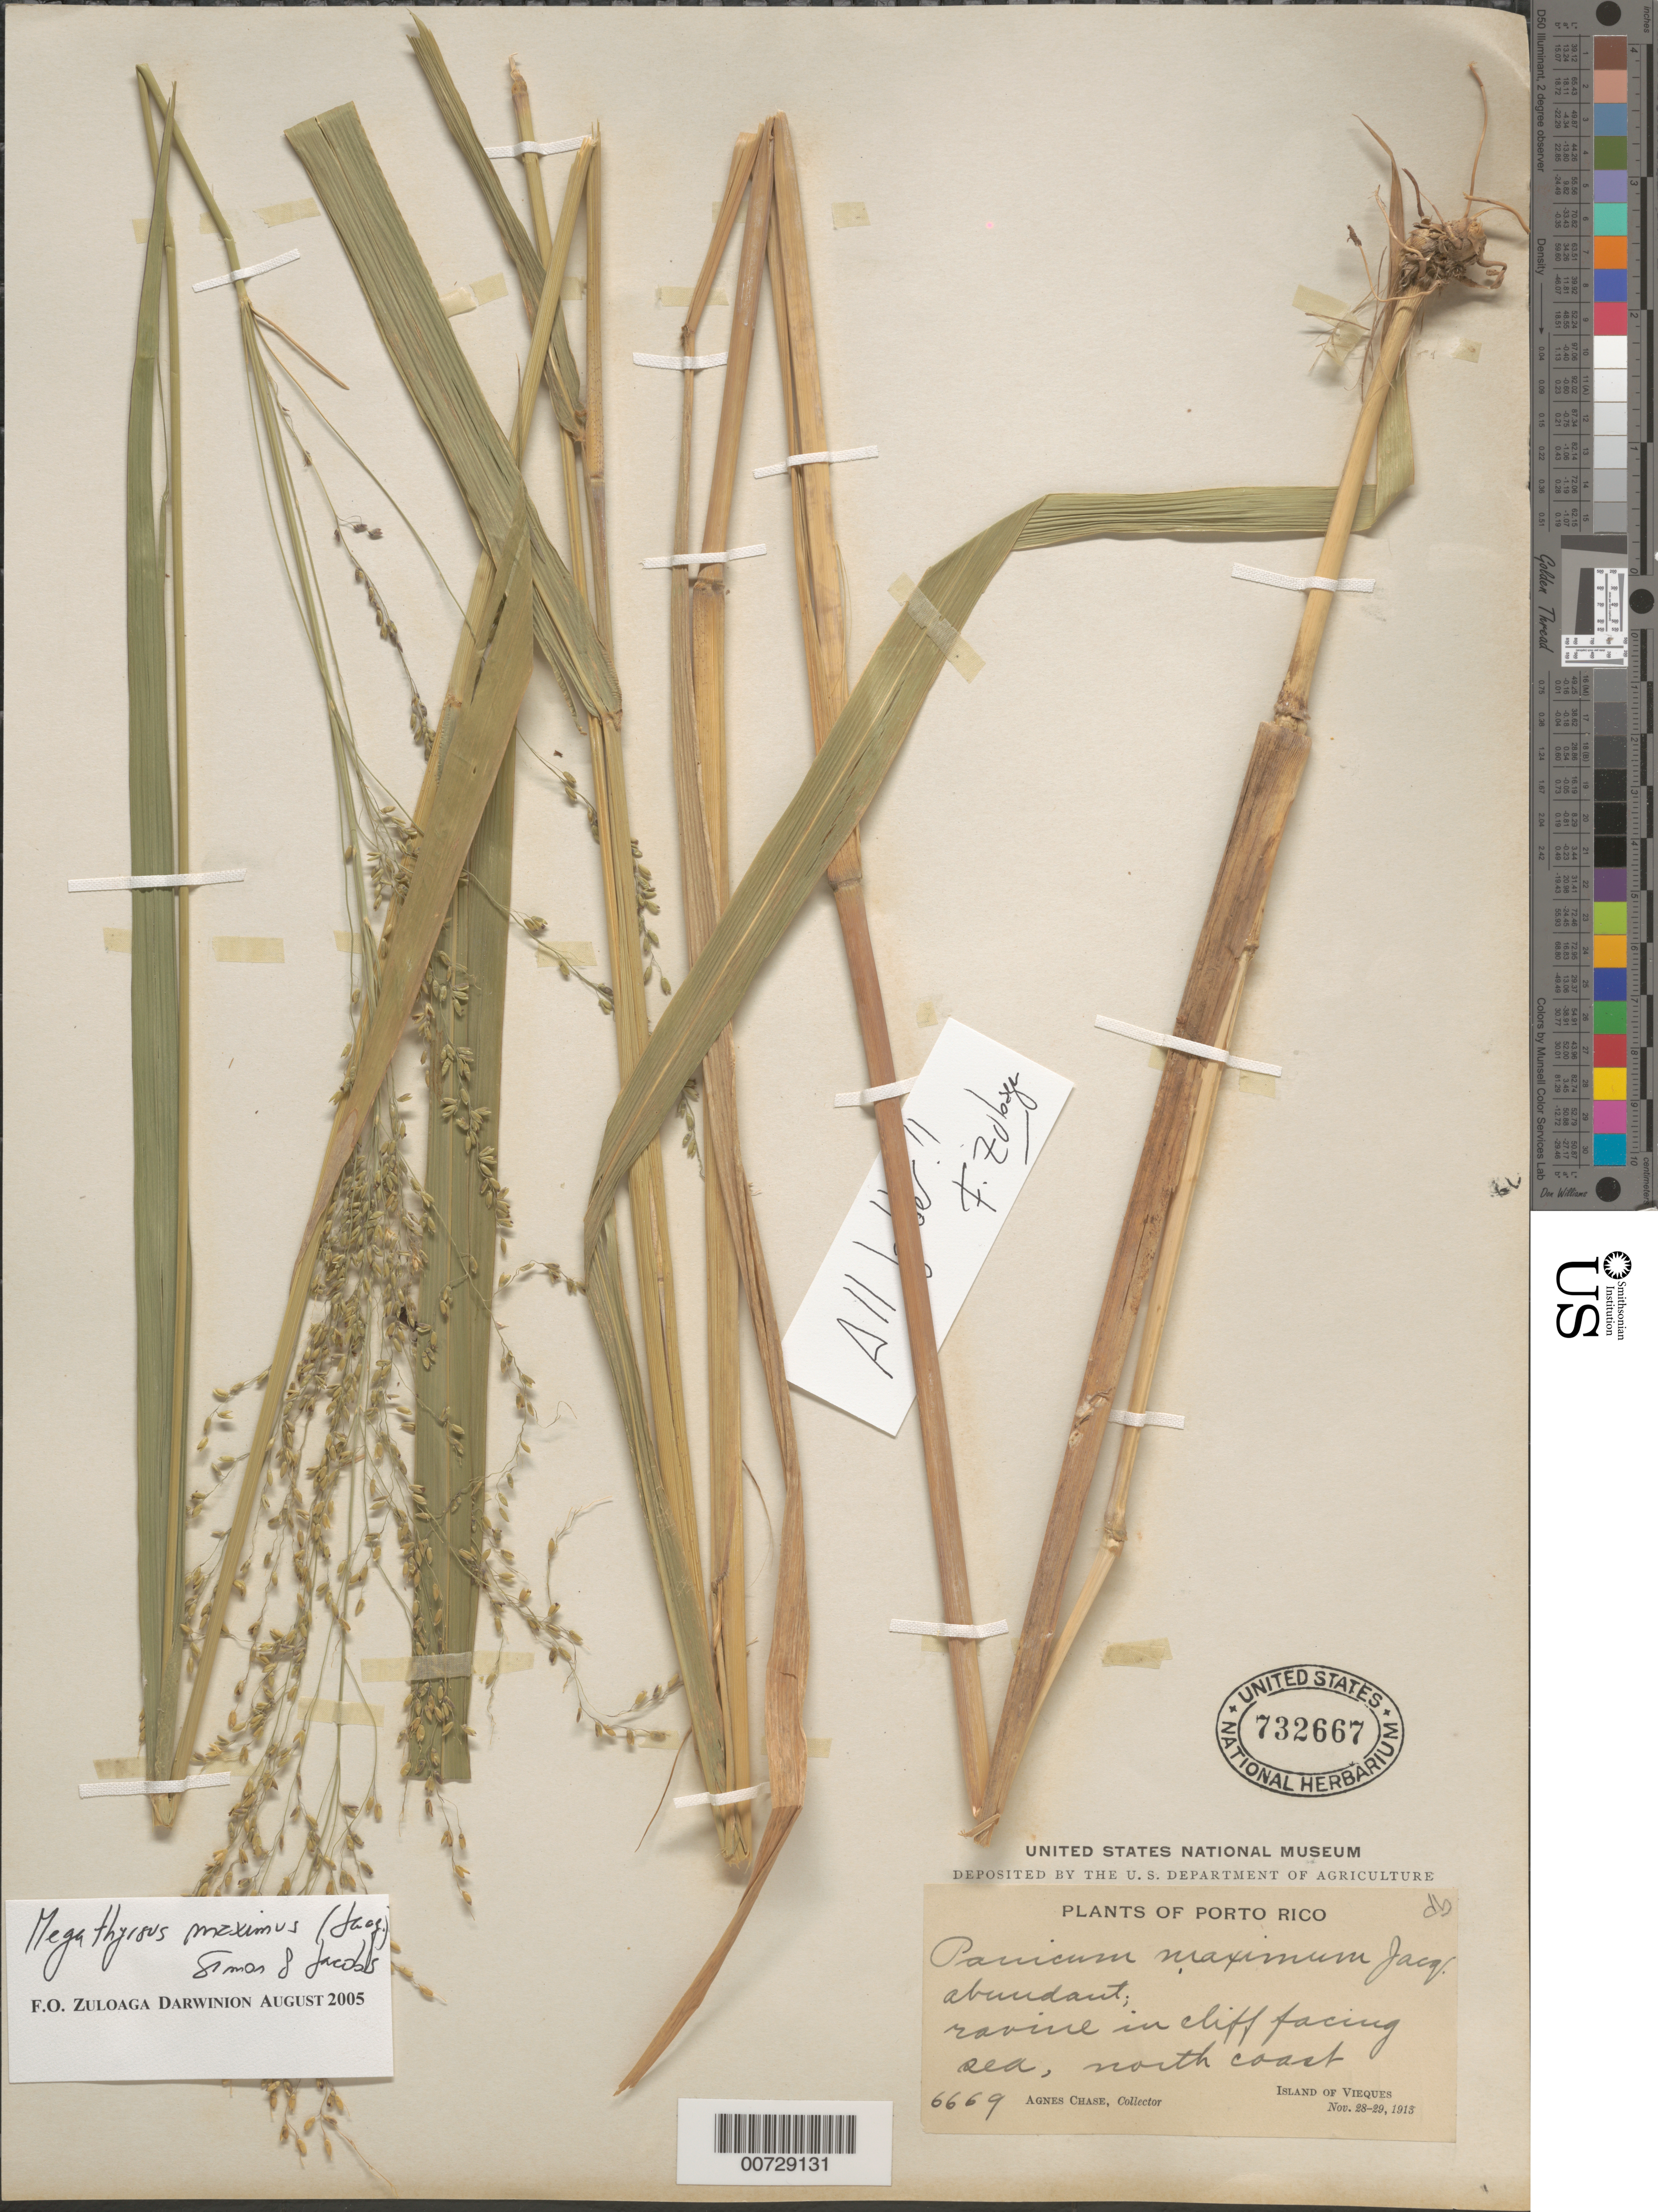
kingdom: Plantae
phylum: Tracheophyta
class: Liliopsida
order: Poales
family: Poaceae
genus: Megathyrsus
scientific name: Megathyrsus maximus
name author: (Jacq.) B.K. Simon & S.W.L. Jacobs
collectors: A. Chase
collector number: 6669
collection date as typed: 28 Nov 1913 and 29 Nov 1913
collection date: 1913-11-28,1913-11-29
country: Puerto Rico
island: Vieques I.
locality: North Coast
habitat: Ravine in cliff facing sea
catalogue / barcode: US 732667